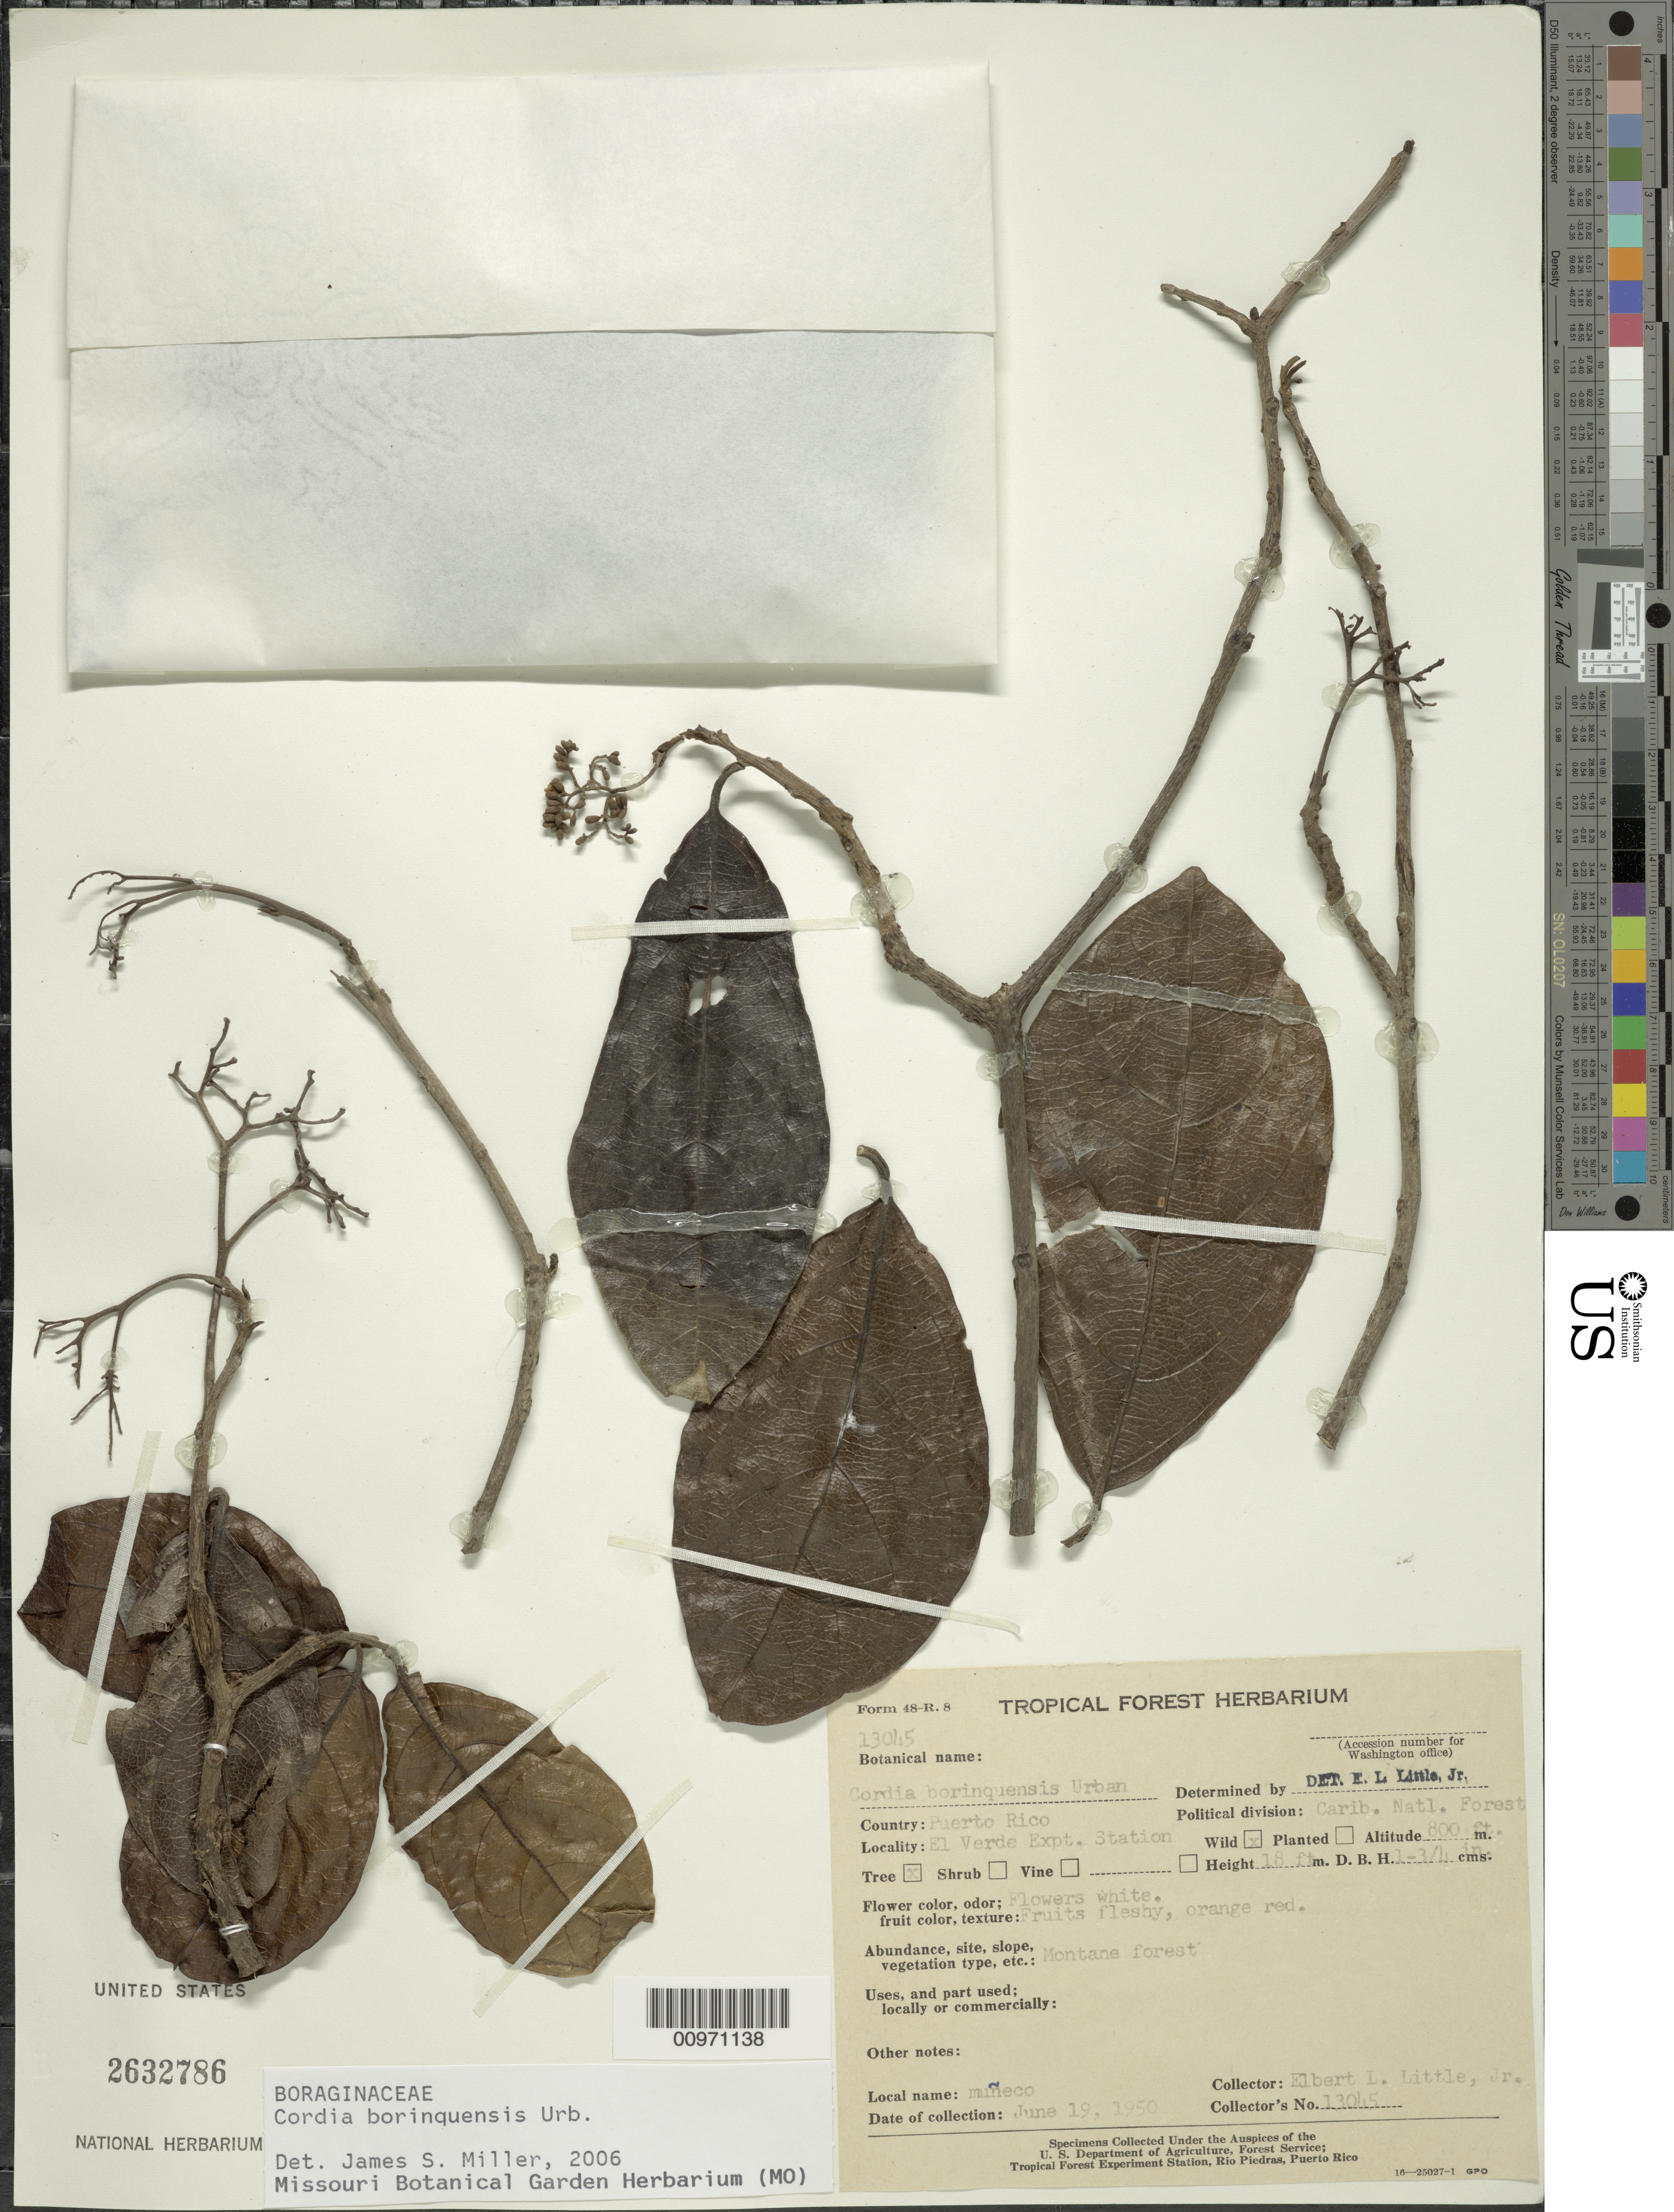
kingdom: Plantae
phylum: Tracheophyta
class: Magnoliopsida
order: Boraginales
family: Cordiaceae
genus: Cordia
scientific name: Cordia borinquensis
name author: Urb.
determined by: Miller, James S., (MO), Missouri Botanical Garden (UNITED STATES)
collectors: E. L. Little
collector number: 13045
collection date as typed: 19 Jun 1950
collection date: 1950-06-19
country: Puerto Rico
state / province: Río Grande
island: Puerto Rico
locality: Carib. Natl. Forest, El Verde Expt. Station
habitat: Montane forest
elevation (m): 244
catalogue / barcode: US 2632786